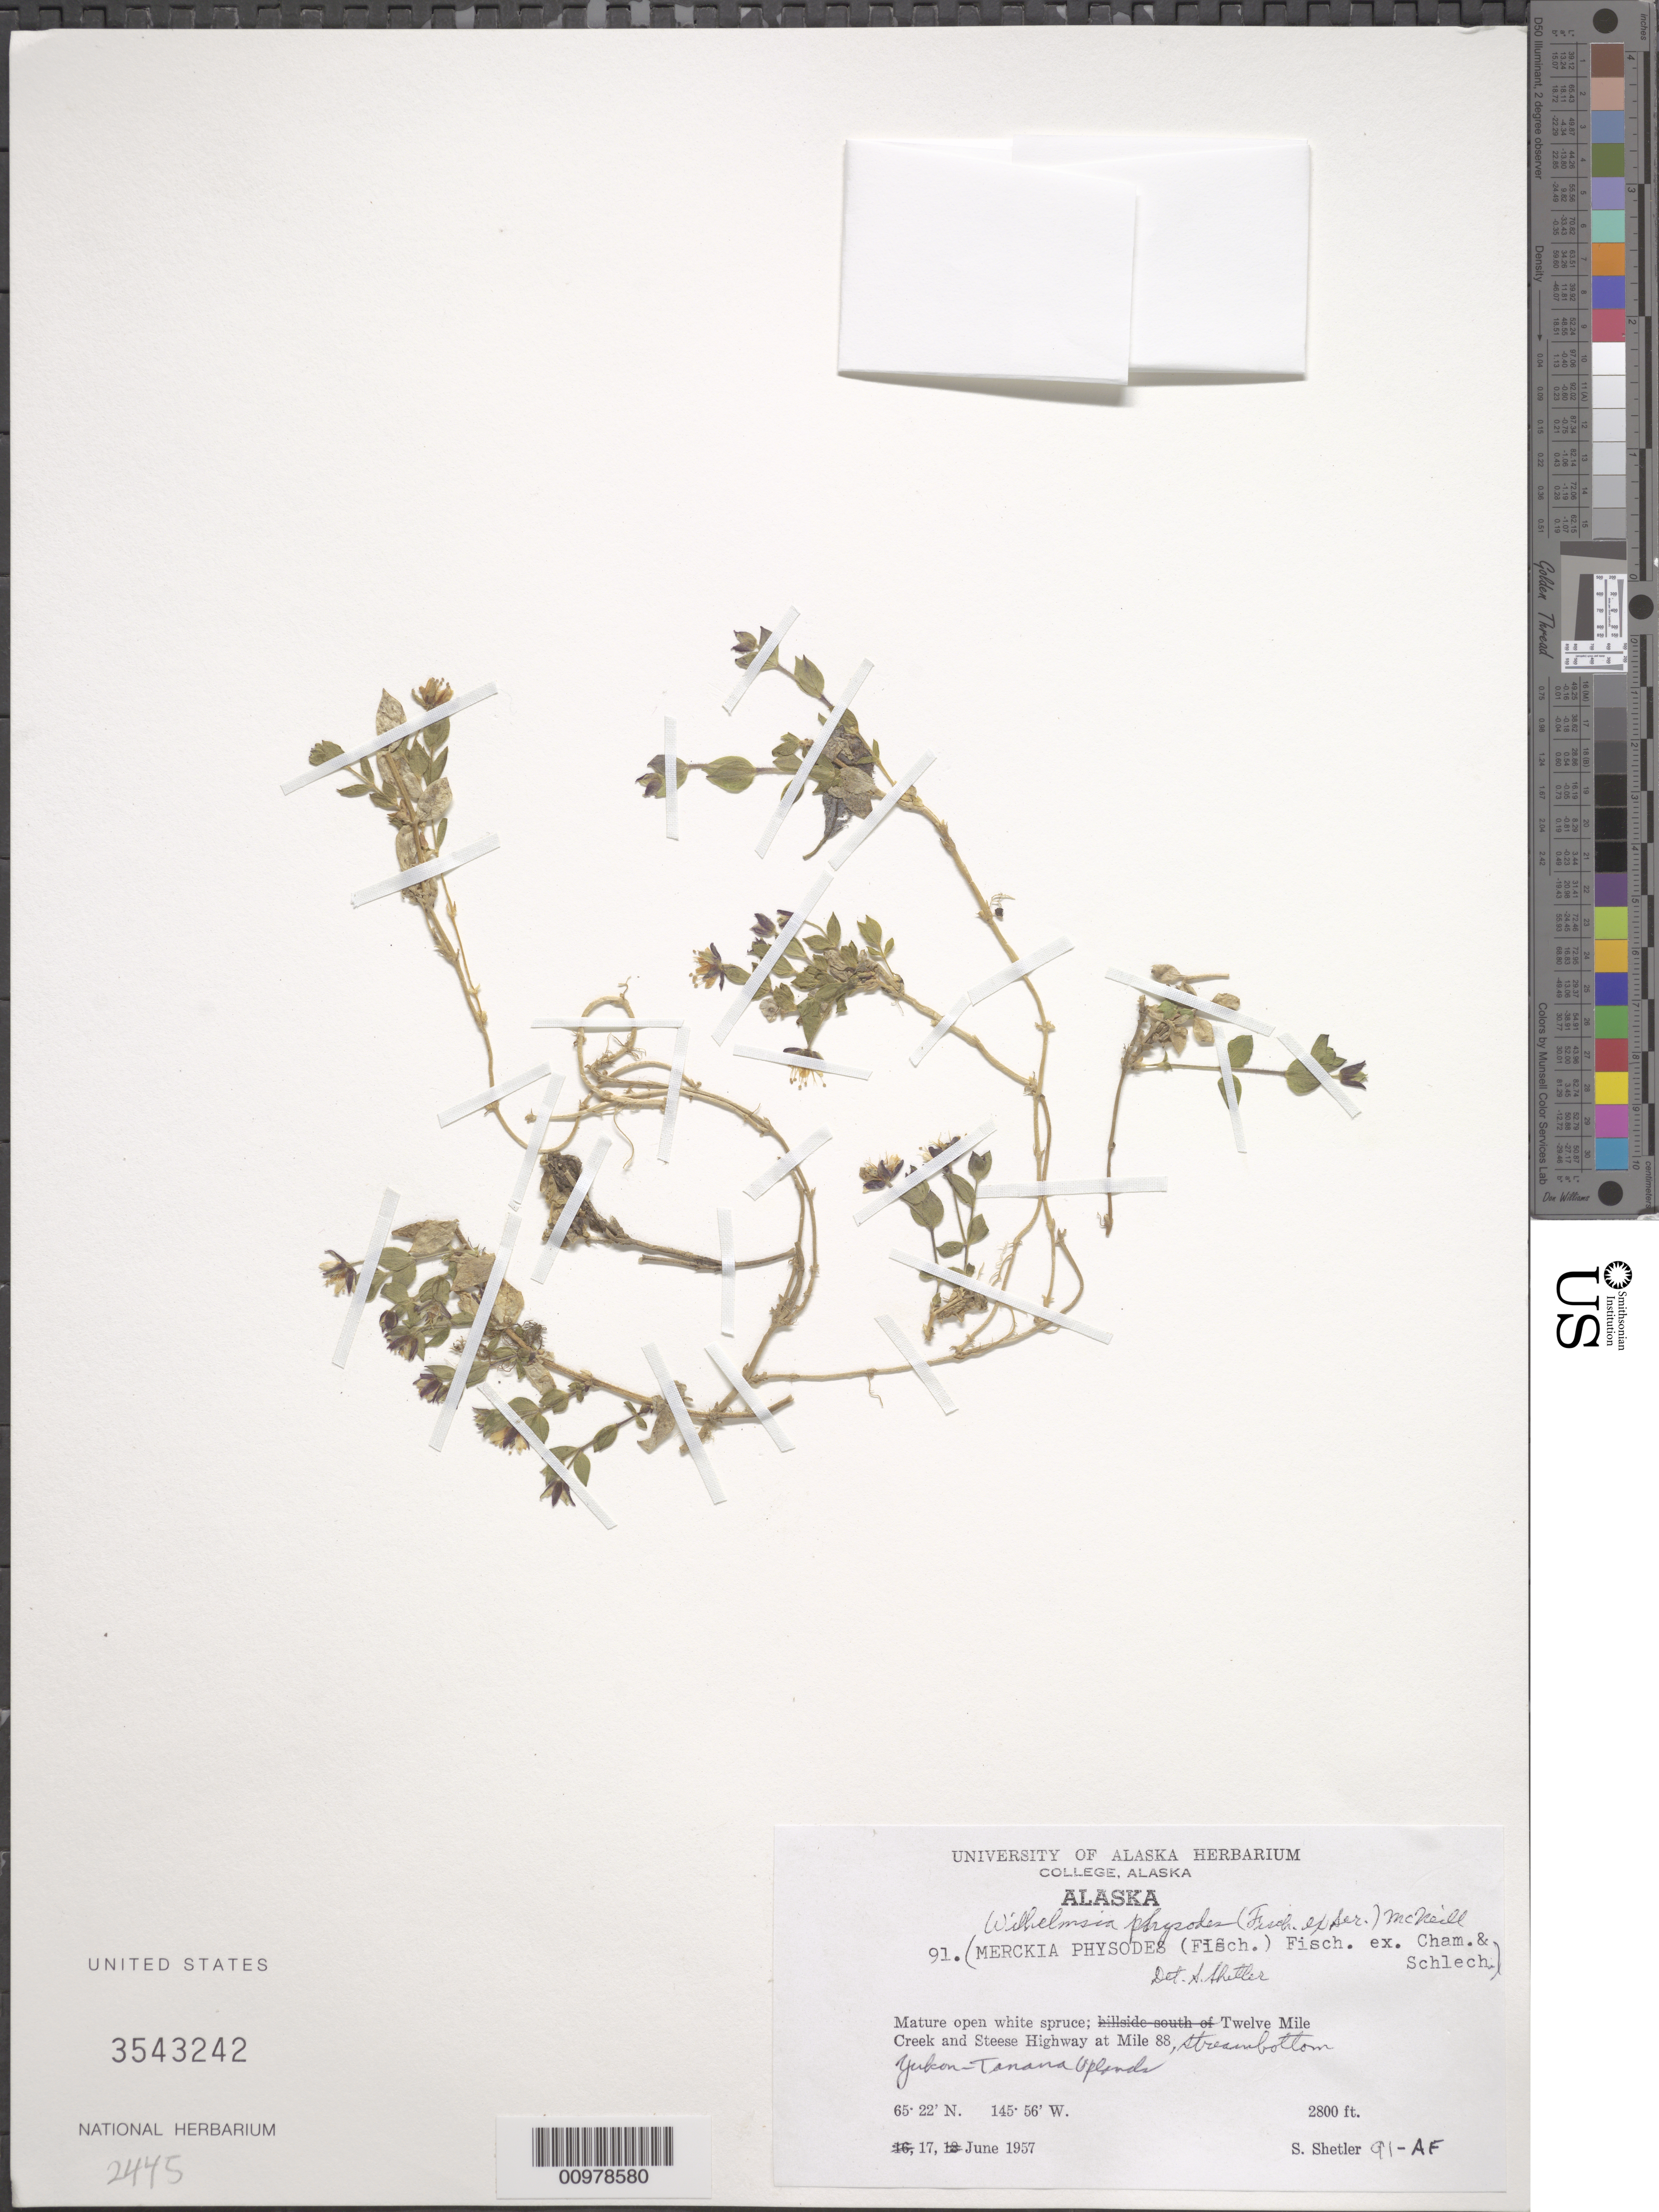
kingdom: Plantae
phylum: Tracheophyta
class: Magnoliopsida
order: Caryophyllales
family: Caryophyllaceae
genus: Wilhelmsia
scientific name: Wilhelmsia physodes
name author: (Fisch. ex Ser.) McNeill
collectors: S. Shetler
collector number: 91-AF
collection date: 1957-06-17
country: United States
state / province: Alaska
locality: Twelve Mile Creek and Steese Highway at Mile 88, streambottom Yukon-Tanana Uplands.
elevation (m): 853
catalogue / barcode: US 3543242